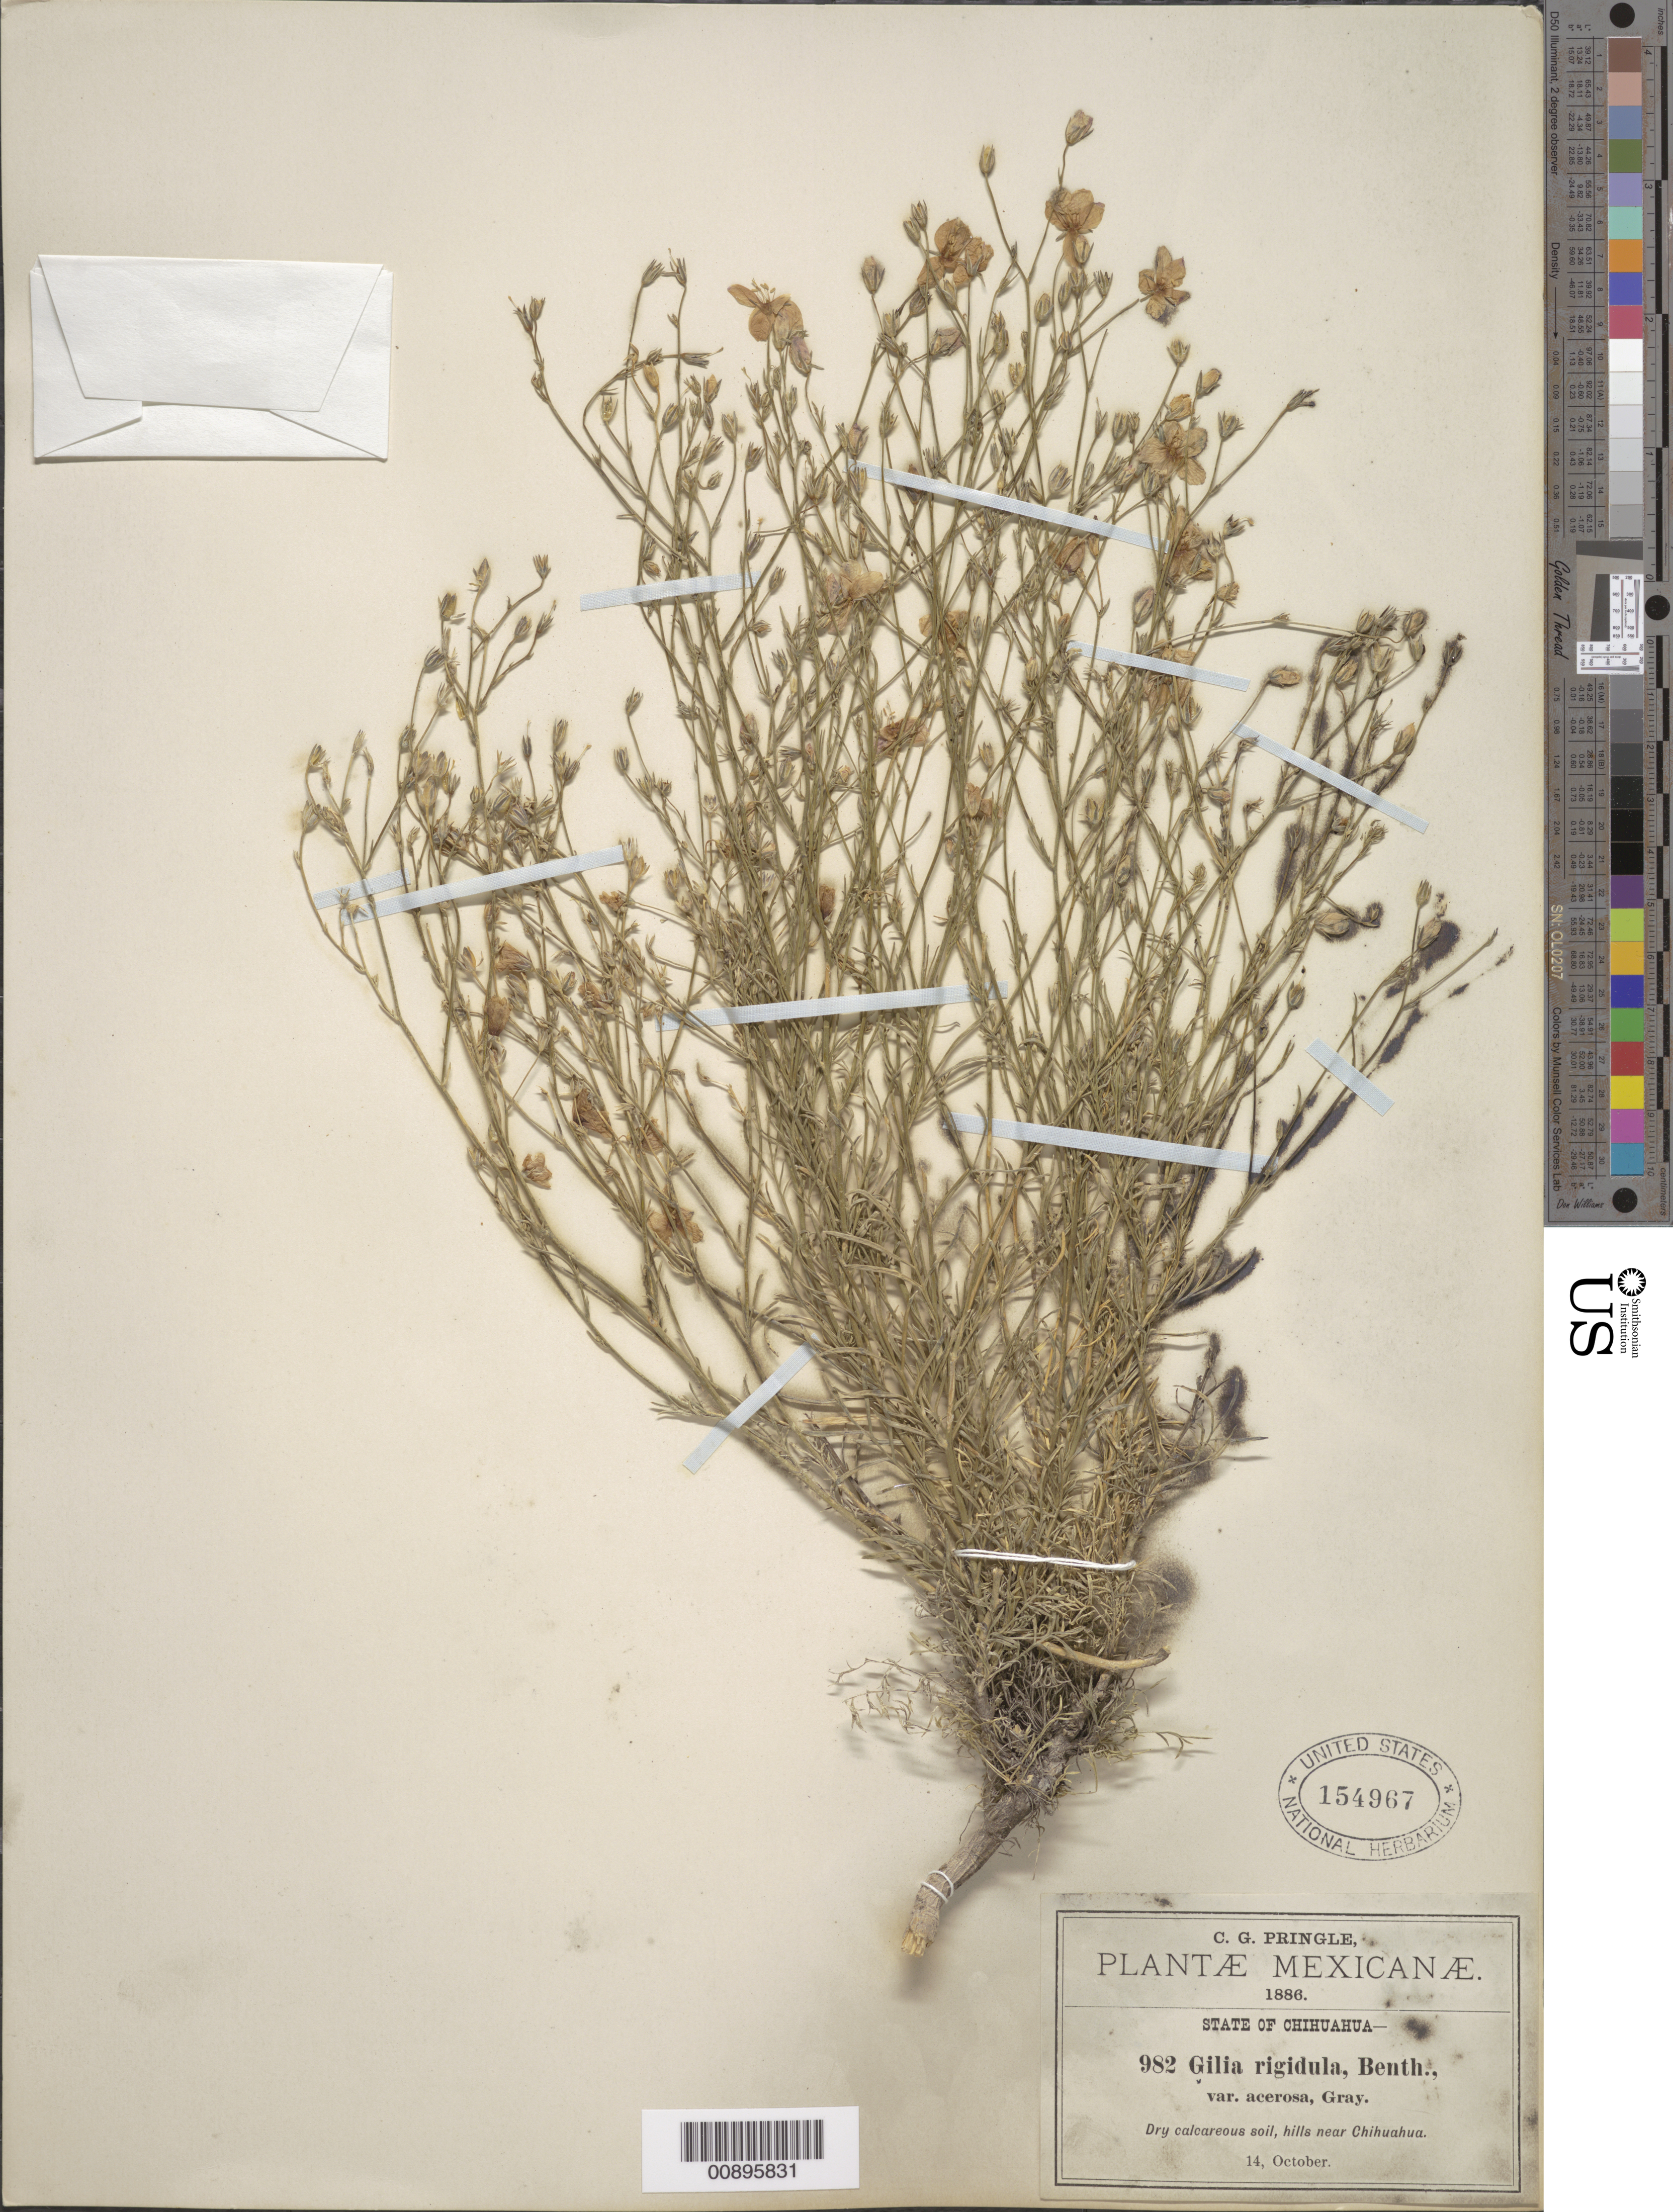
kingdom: Plantae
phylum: Tracheophyta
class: Magnoliopsida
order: Ericales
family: Polemoniaceae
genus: Giliastrum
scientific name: Giliastrum rigidulum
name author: (Benth.) Rydb.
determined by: Strong, Mark T., (BOT), Smithsonian Institution - National Museum of Natural History (UNITED STATES)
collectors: C. G. Pringle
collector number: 982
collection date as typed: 14 Oct 1886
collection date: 1886-10-14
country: Mexico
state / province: Chihuahua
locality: Hills near Chihuahua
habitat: Dry calcareous soil.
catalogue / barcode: US 154967